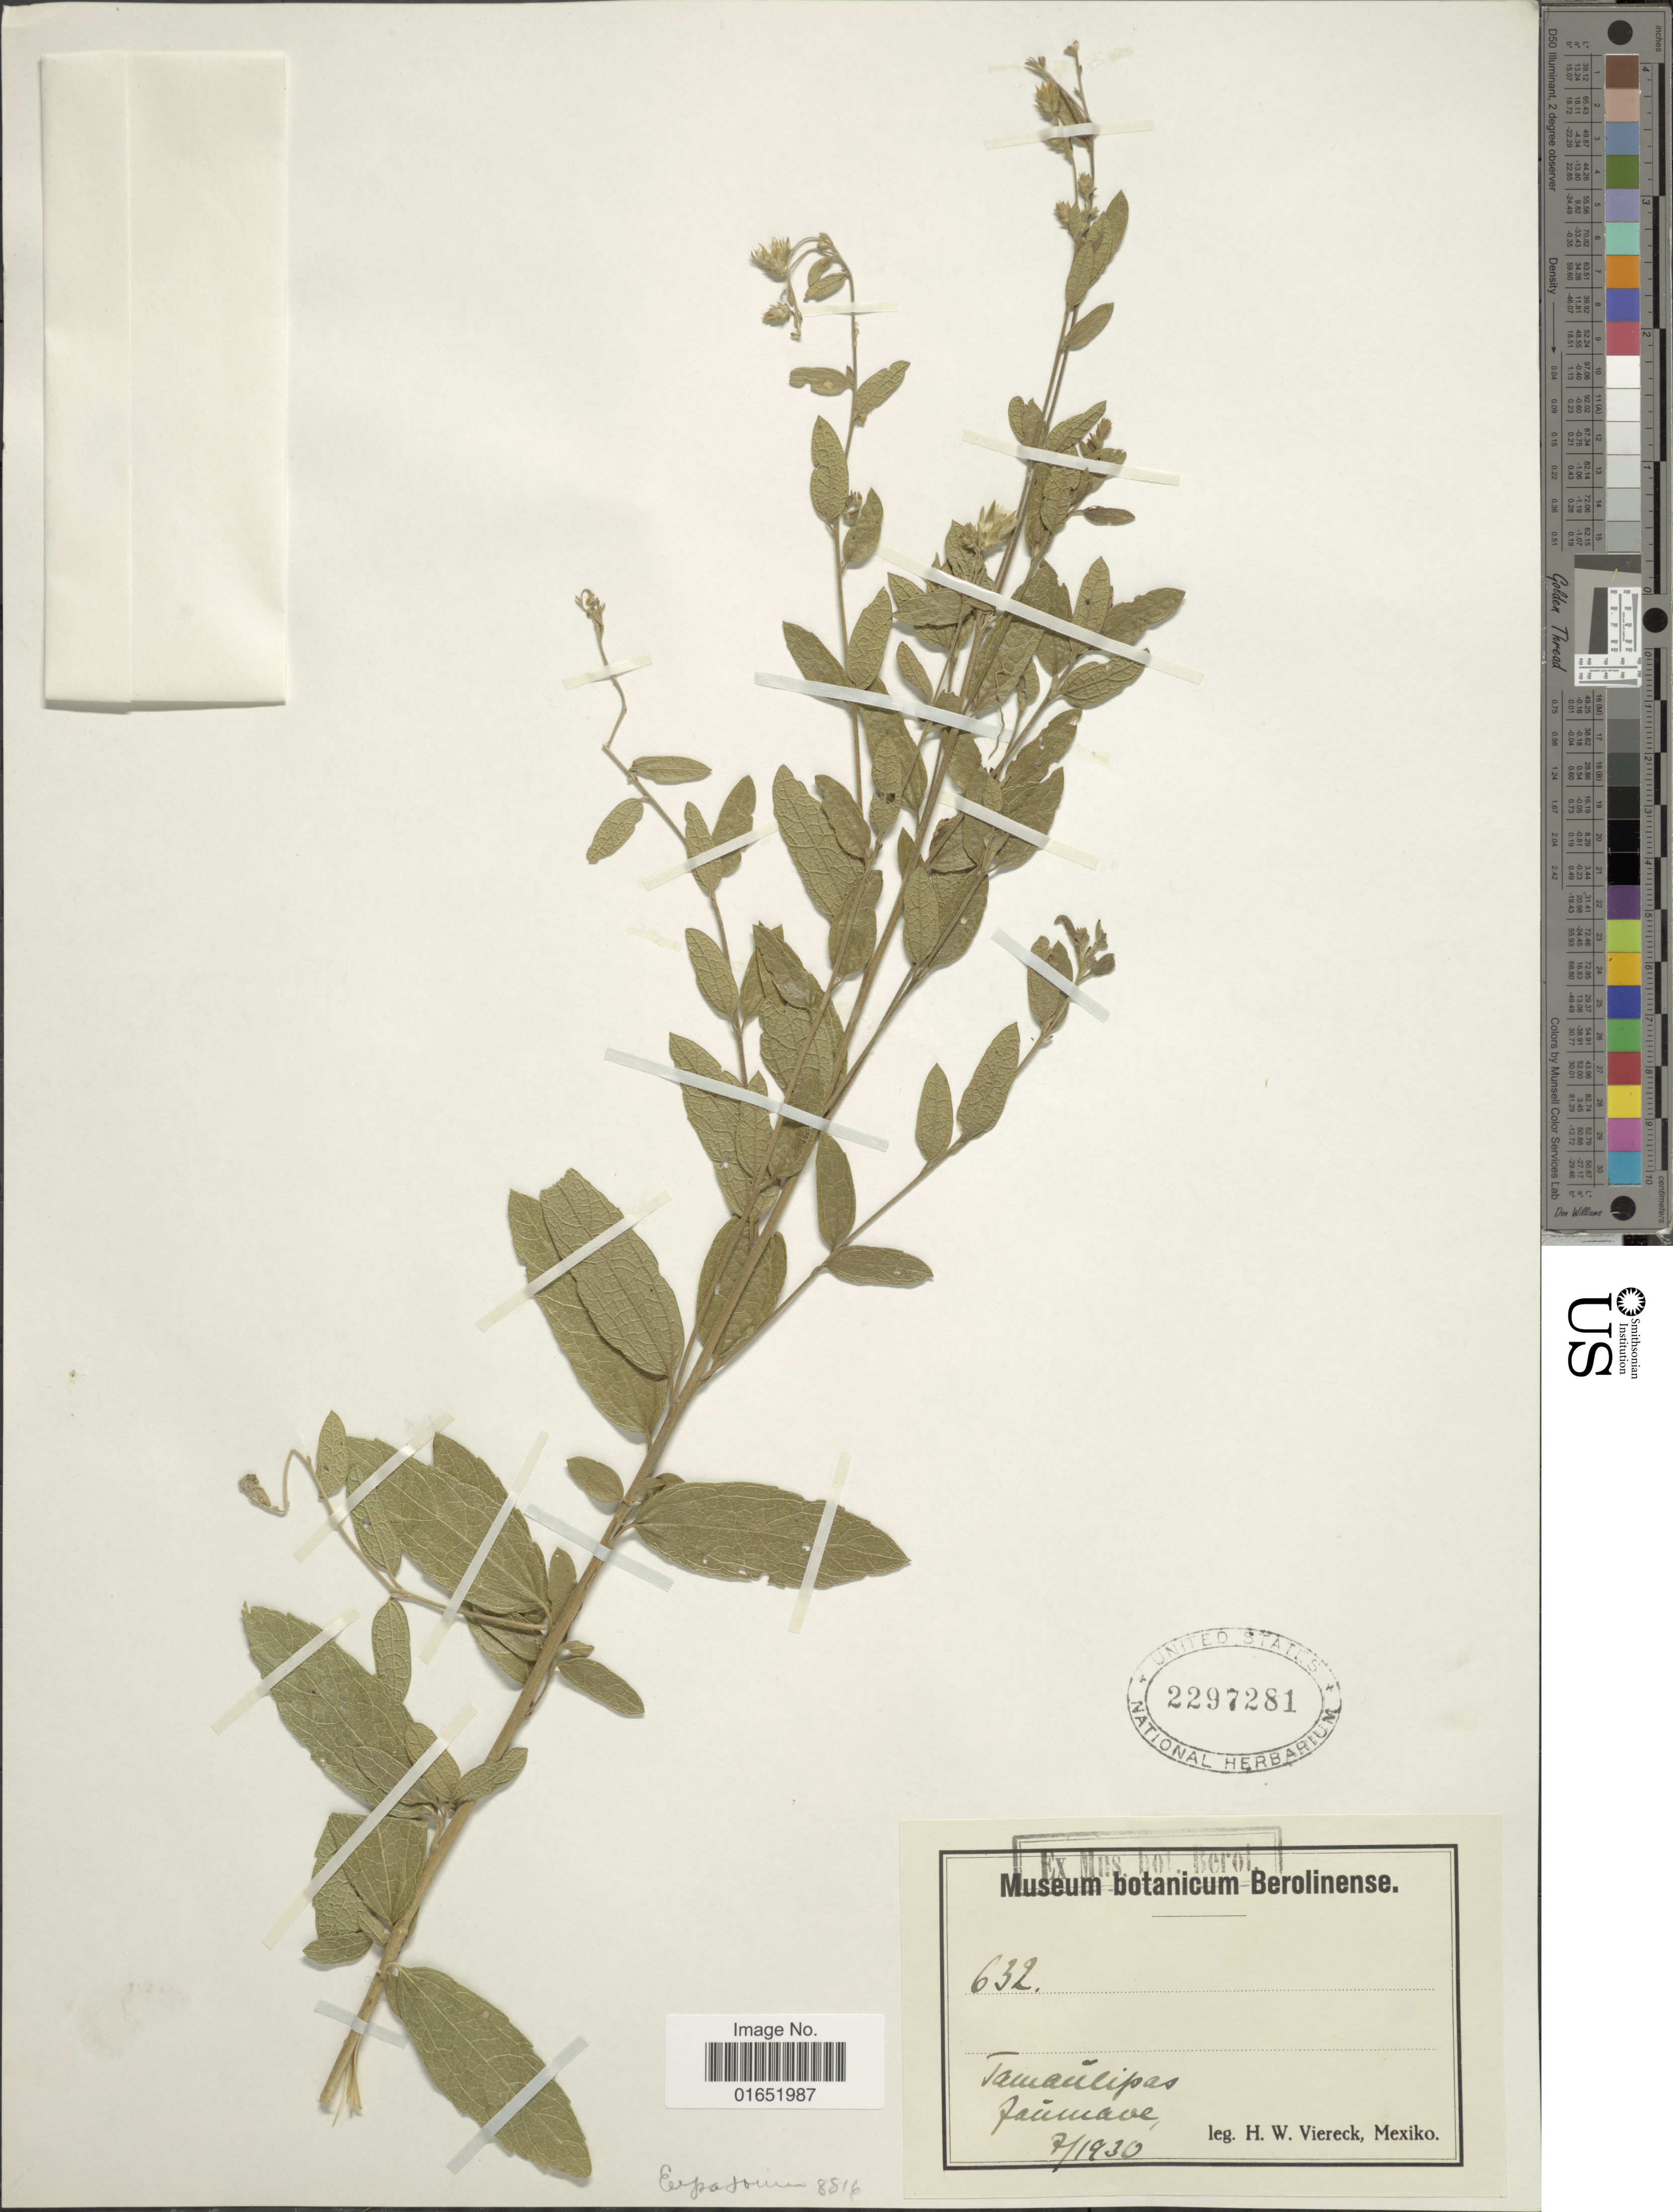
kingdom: Plantae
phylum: Tracheophyta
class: Magnoliopsida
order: Asterales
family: Asteraceae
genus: Brickellia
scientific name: Brickellia oliganthes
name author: (Less.) A. Gray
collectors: H. W. Viereck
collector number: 632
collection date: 1930-07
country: Mexico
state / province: Tamaulipas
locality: Jaumave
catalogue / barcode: US 2297281